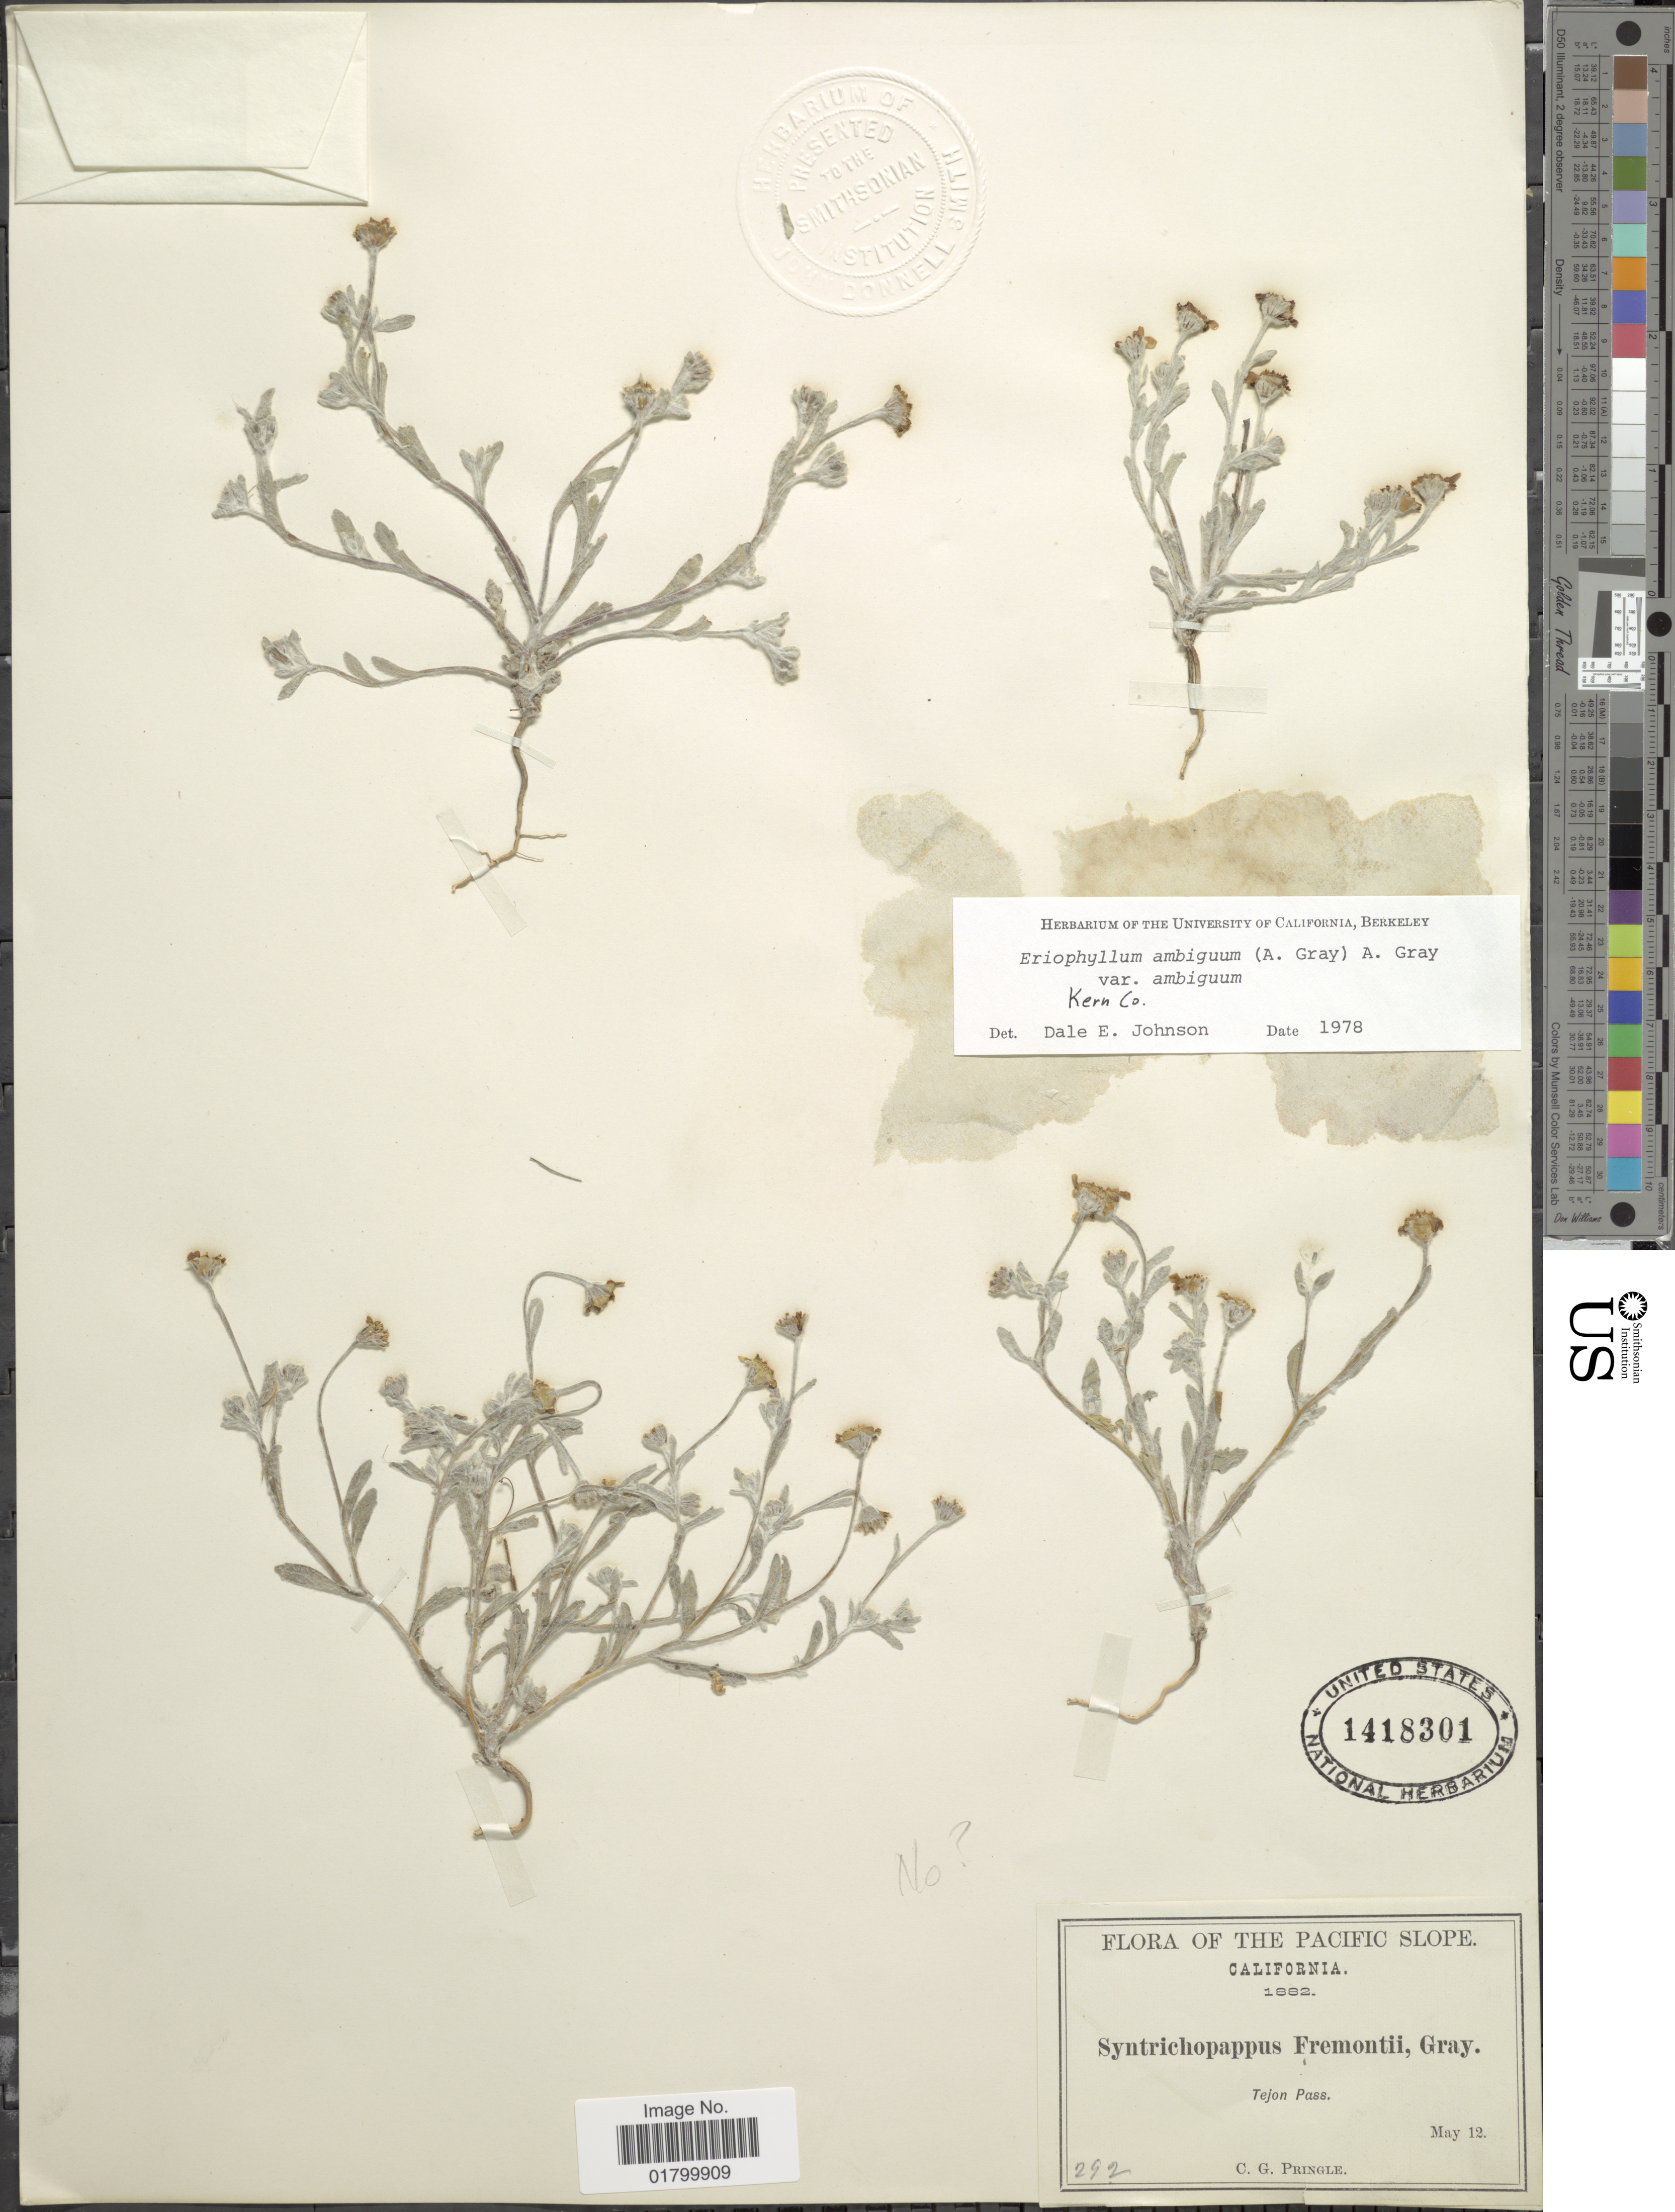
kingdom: Plantae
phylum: Tracheophyta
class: Magnoliopsida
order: Asterales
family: Asteraceae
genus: Eriophyllum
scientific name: Eriophyllum ambiguum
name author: (A. Gray) A. Gray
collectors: C. G. Pringle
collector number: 292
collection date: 1882-05-12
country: United States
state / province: California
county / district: Kern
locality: The Pacific Slope, California, Tejon Pass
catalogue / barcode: US 1418301